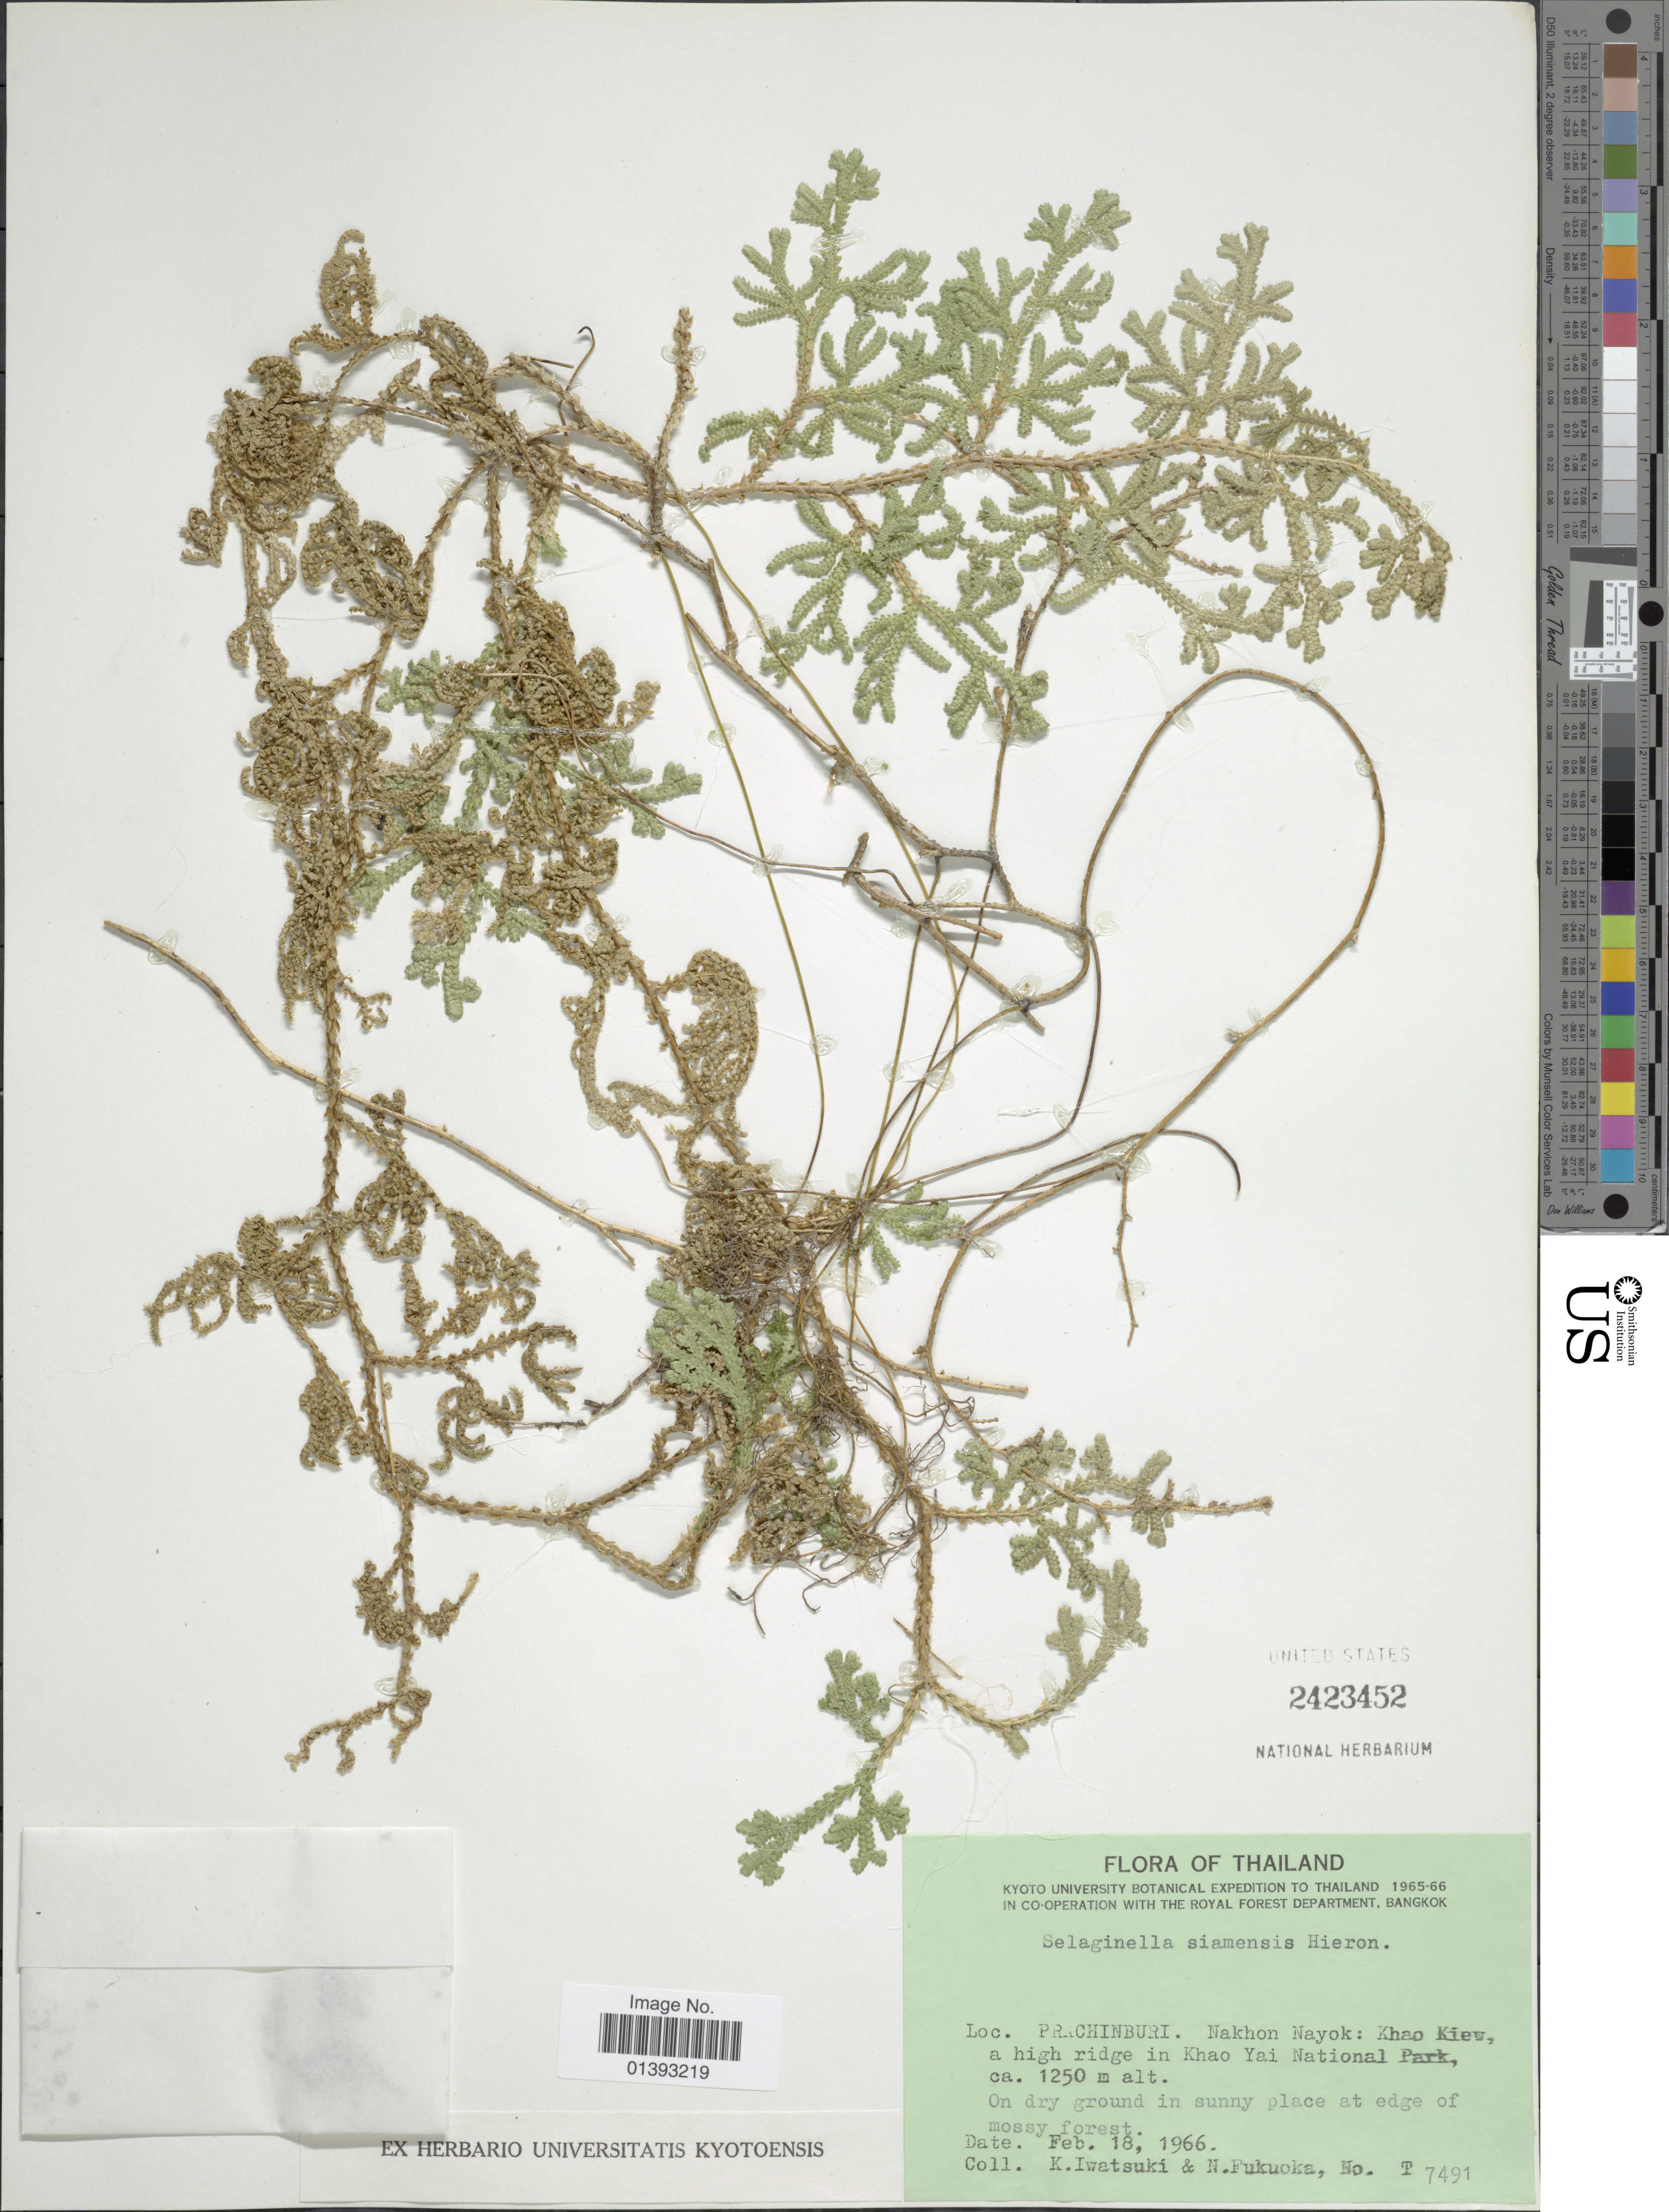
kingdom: Plantae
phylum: Tracheophyta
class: Lycopodiopsida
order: Selaginellales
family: Selaginellaceae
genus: Selaginella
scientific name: Selaginella siamensis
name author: Hieron.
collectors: K. Iwatsuki & N. Fukuoka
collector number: T7491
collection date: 1966-02-18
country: Thailand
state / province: Prachin Buri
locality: Nakhon Nayok: Khao Kiew, a high ridge in Khao Yai National Park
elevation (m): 1250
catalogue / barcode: US 2423452